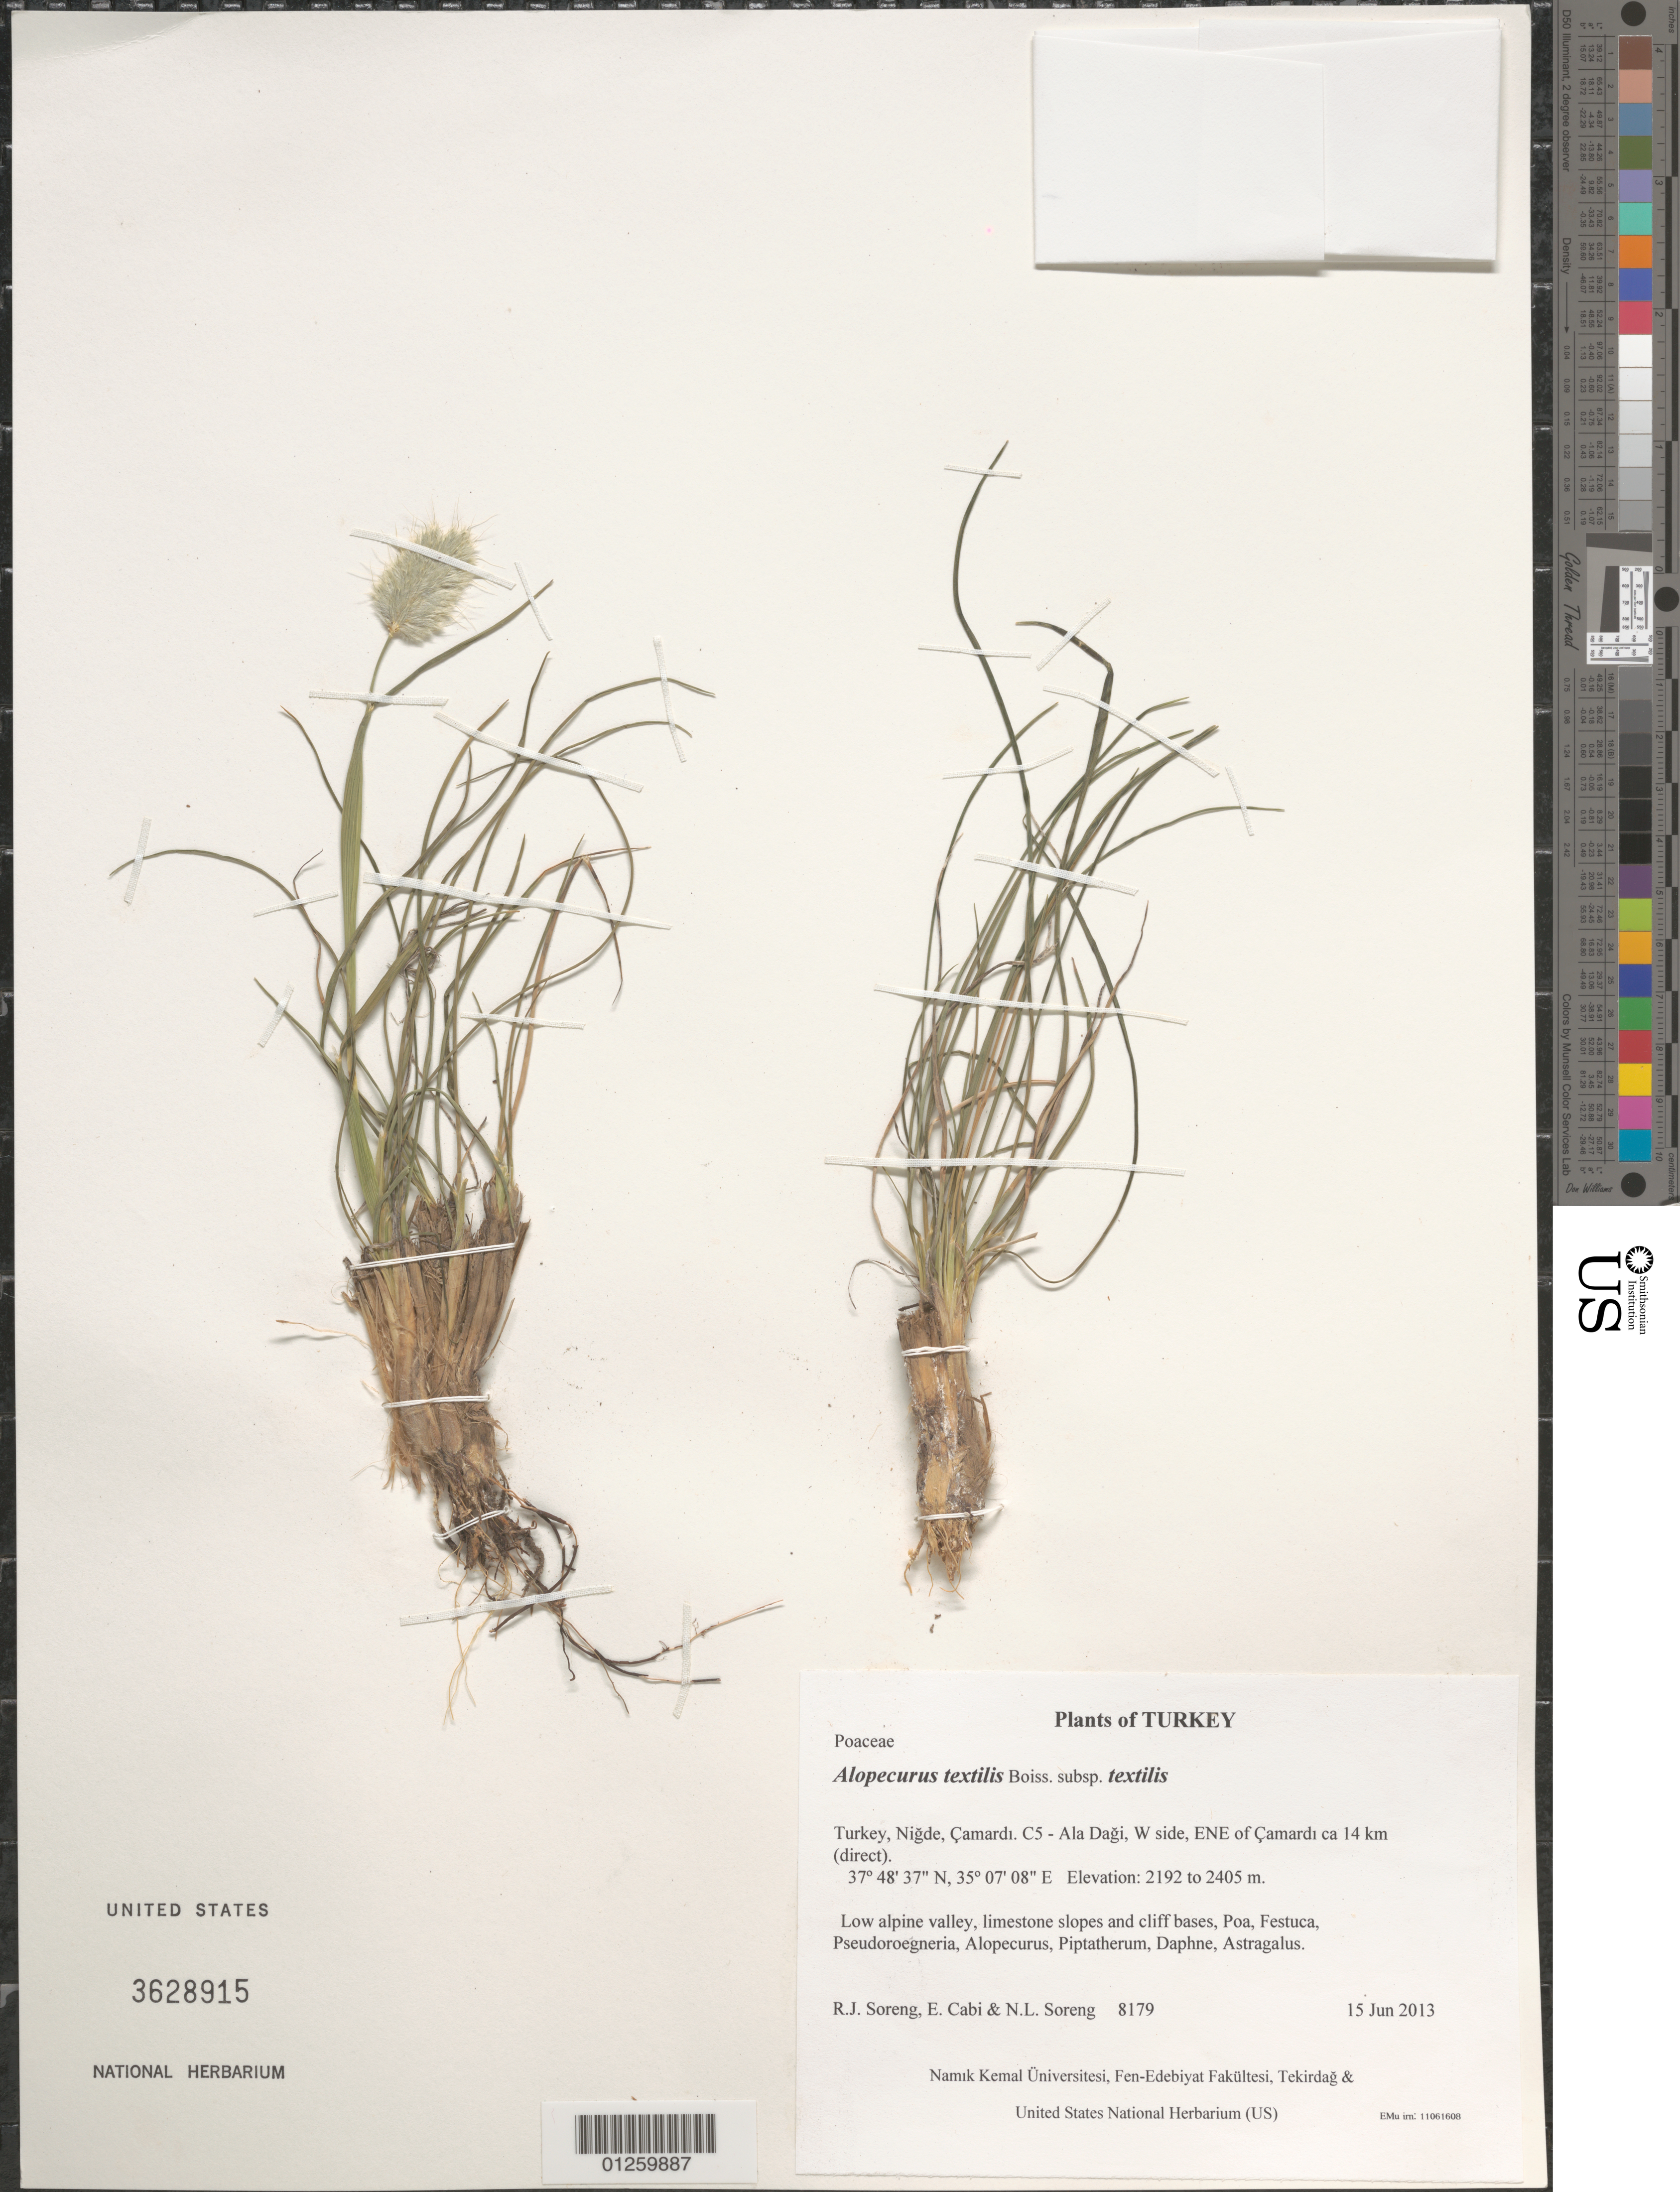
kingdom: Plantae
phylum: Tracheophyta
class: Liliopsida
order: Poales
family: Poaceae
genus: Alopecurus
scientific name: Alopecurus textilis subsp. textilis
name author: Boiss.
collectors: R. J. Soreng, E. Cabi & N. L. Soreng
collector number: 8179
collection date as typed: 2013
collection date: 2013-06-15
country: Turkey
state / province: Nigde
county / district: Çamardi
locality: C5 - Ala Dagi, W side, ENE of Çamardi ca 14 km (direct)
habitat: Low alpine valley, limestone slopes and cliff bases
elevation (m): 2192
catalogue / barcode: US 3628915